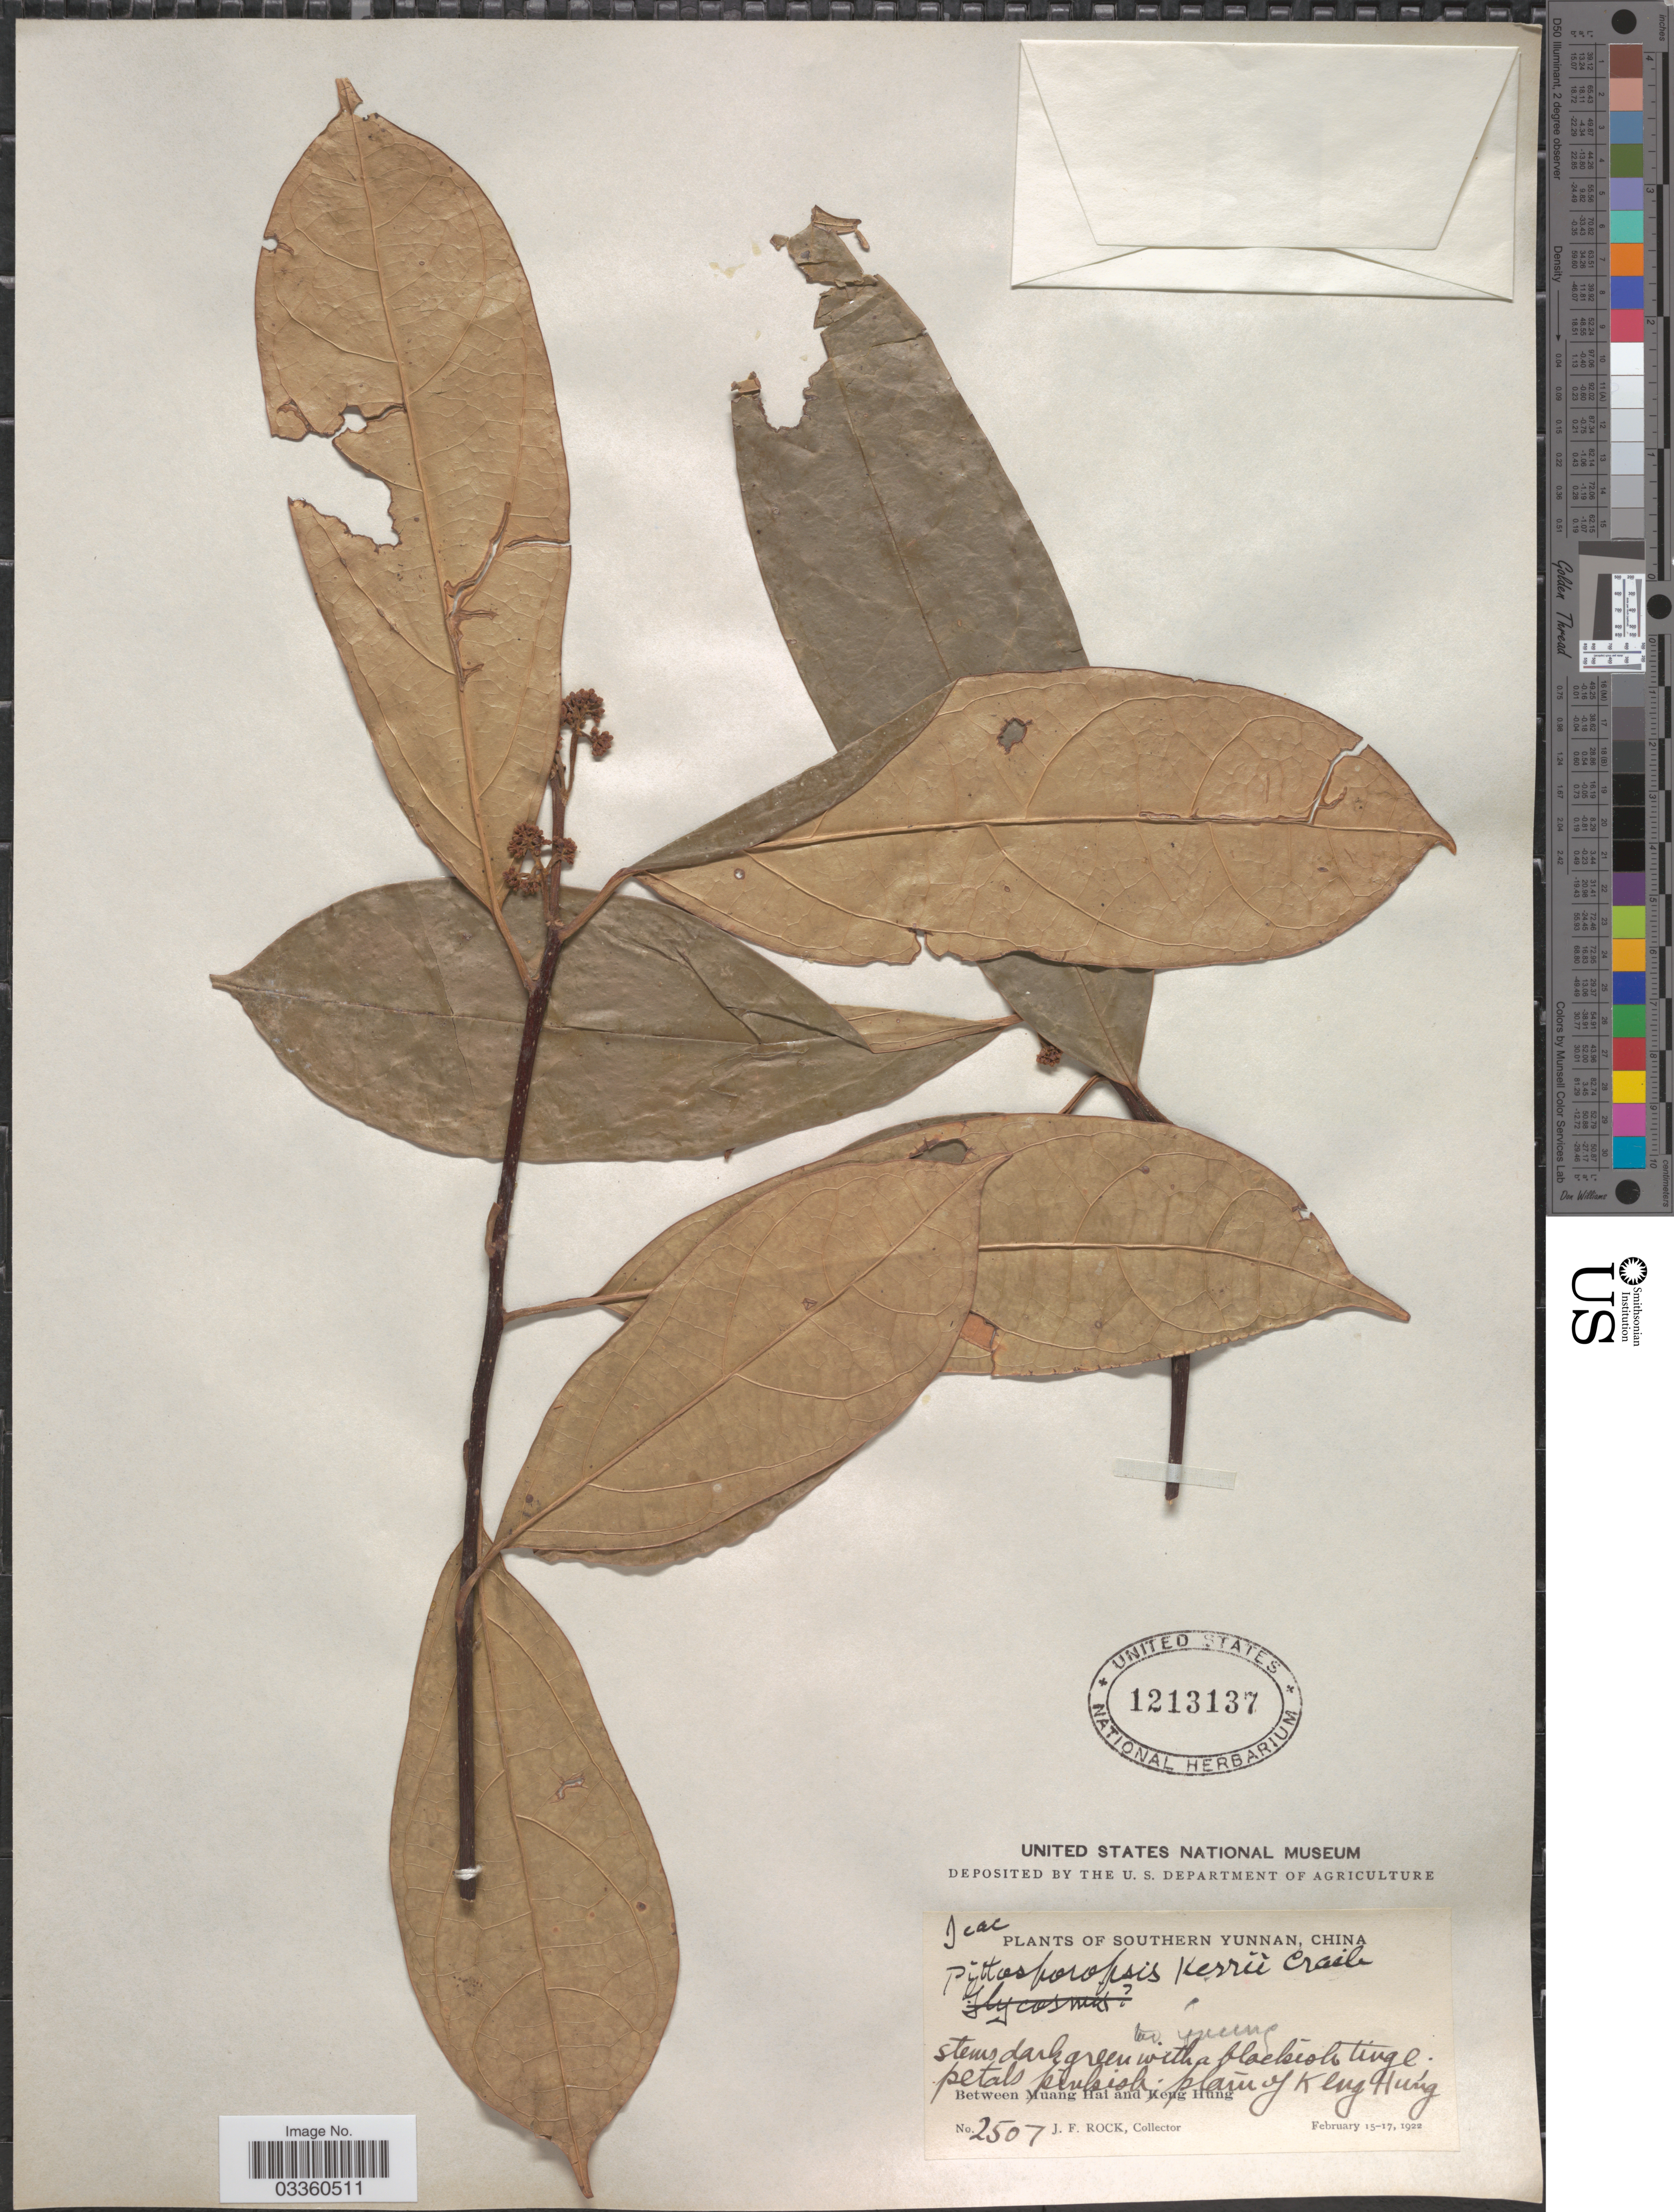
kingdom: Plantae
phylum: Tracheophyta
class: Magnoliopsida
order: Metteniusales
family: Metteniusaceae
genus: Pittosporopsis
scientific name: Pittosporopsis kerrii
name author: Craib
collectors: J. Rock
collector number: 2507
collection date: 1922-02-15/1922-02-17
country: China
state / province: Yunnan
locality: Southern Yunnan. Plain of Keng Hung. Between Muang Hai and Keng Hung.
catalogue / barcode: US 1213137